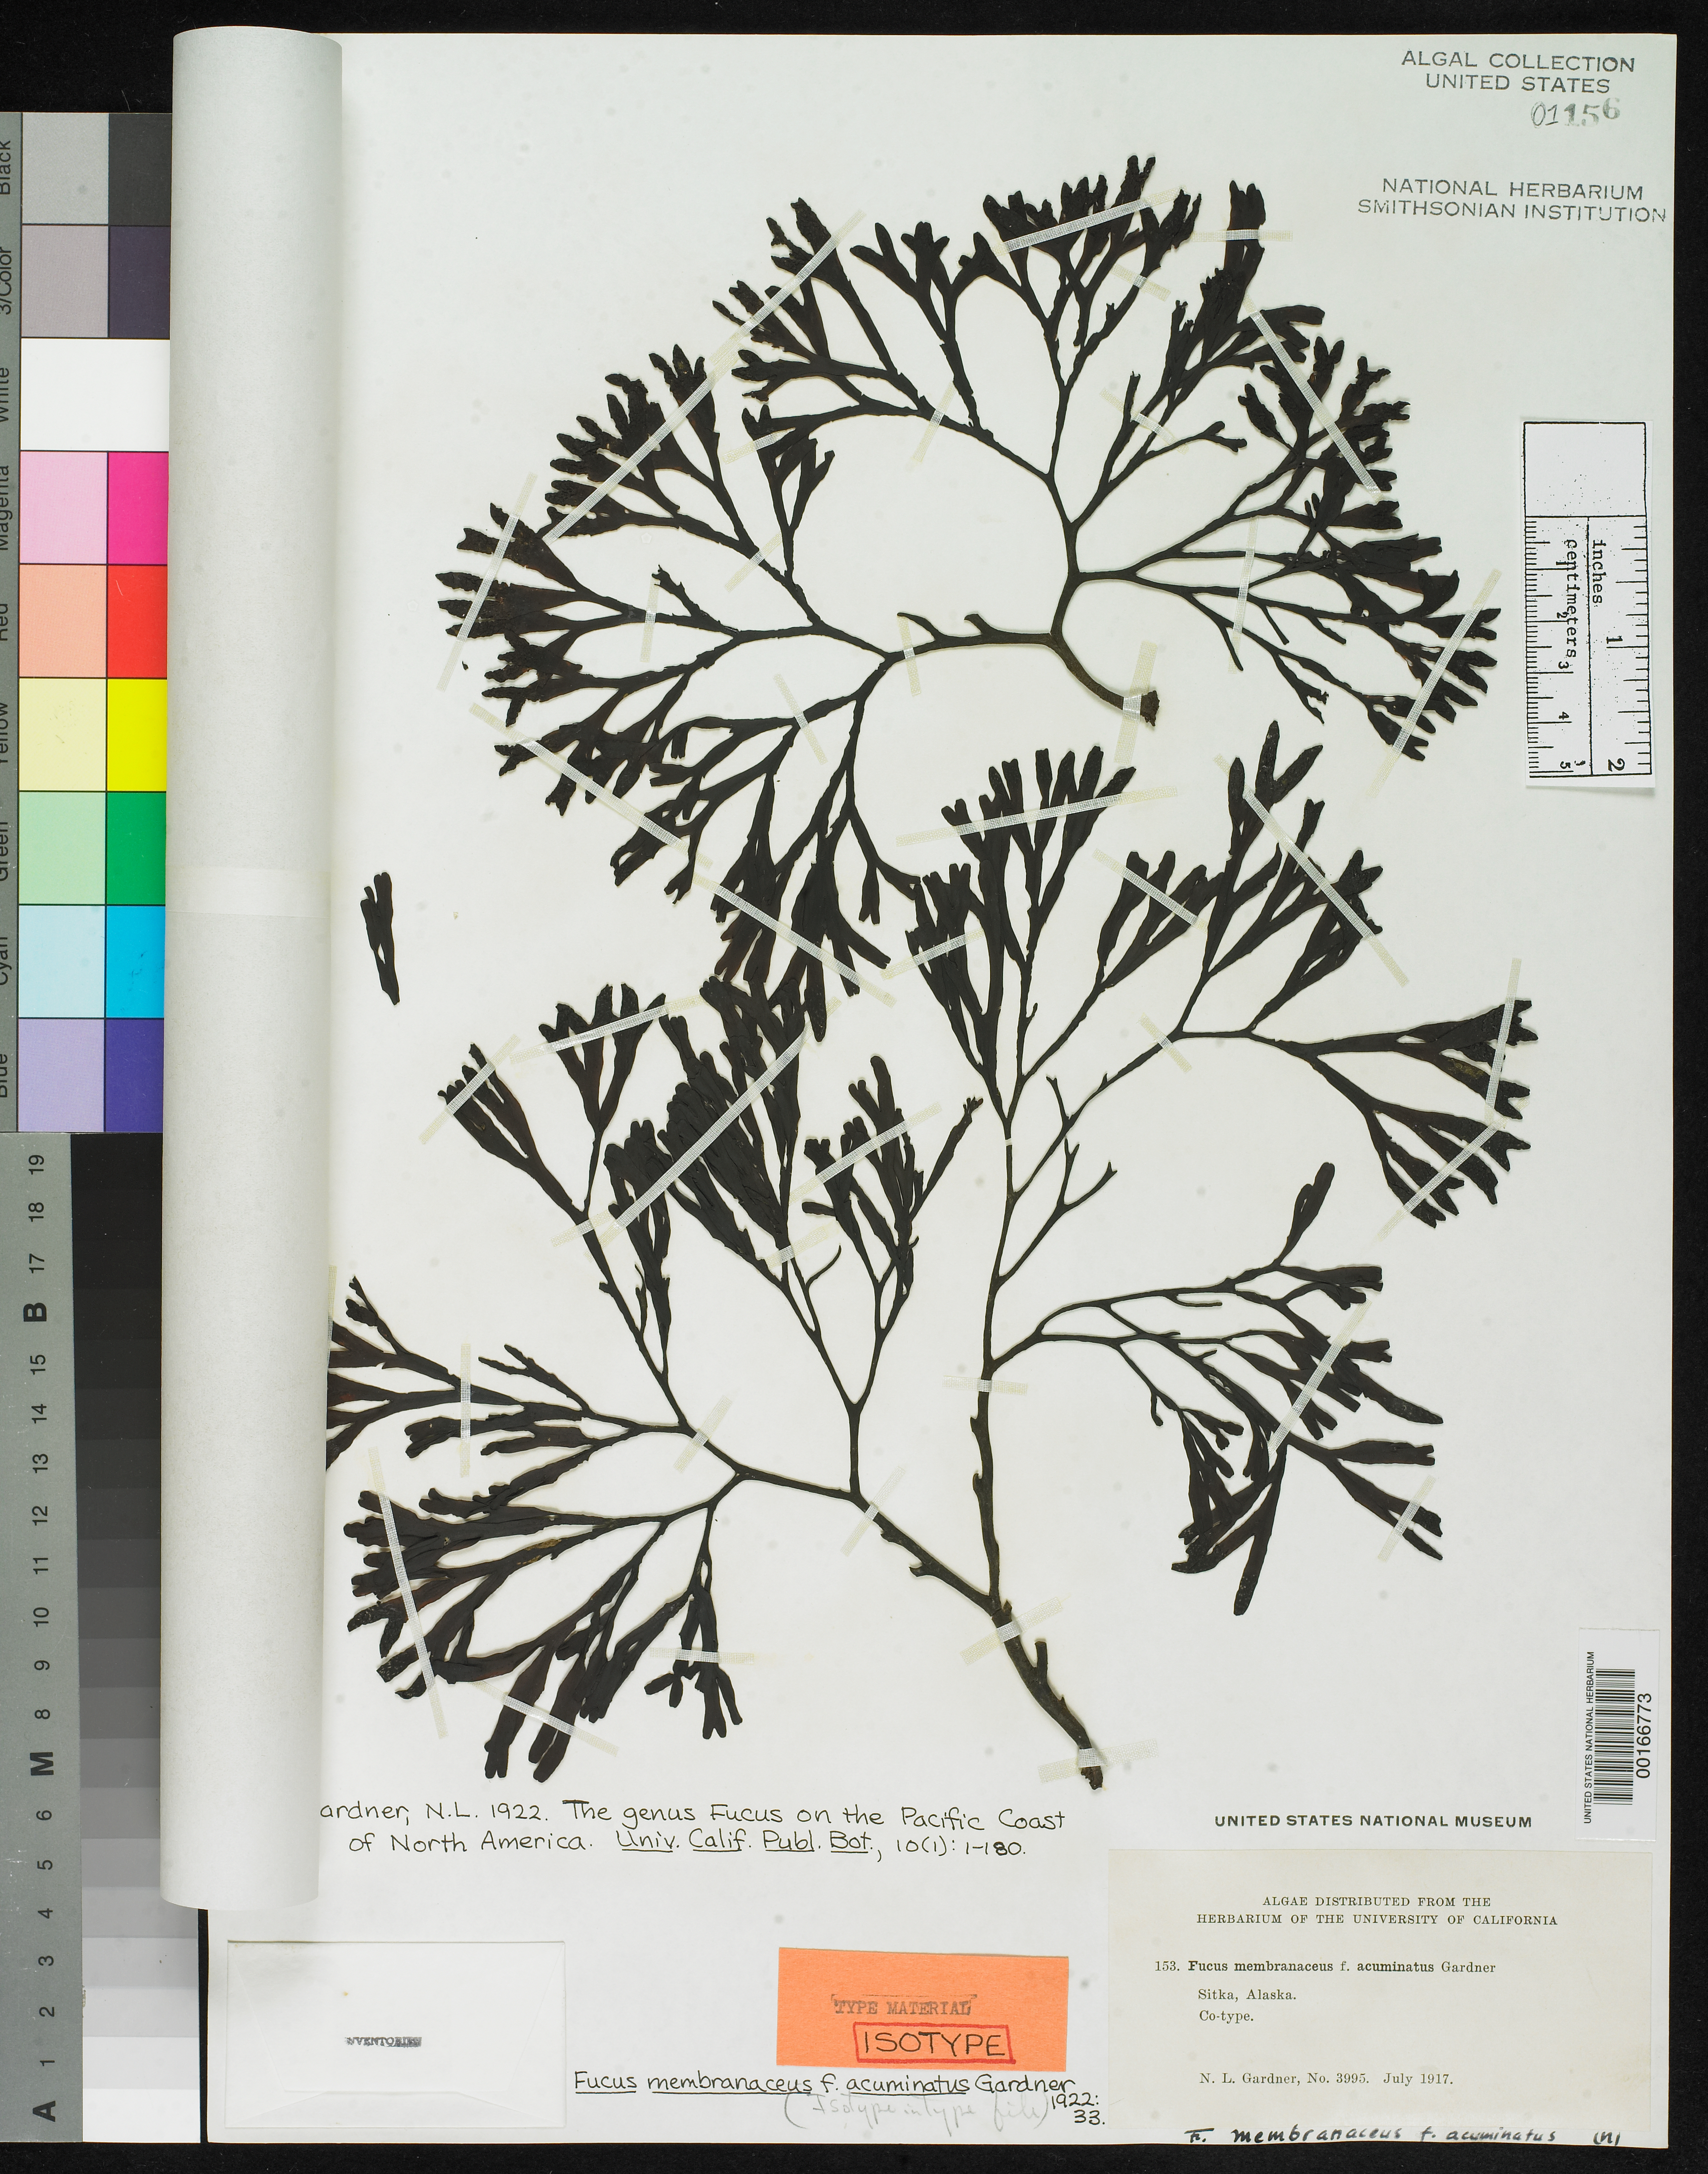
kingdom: Chromista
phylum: Ochrophyta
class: Phaeophyceae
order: Fucales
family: Fucaceae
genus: Fucus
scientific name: Fucus membranaceus f. acuminatus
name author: N.L. Gardner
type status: Isotype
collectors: N. Gardner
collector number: NLG 3995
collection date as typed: Jul 1917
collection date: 1917-07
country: United States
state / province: Alaska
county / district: Sitka Division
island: Baranof Island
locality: Sitka.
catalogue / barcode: US 1156